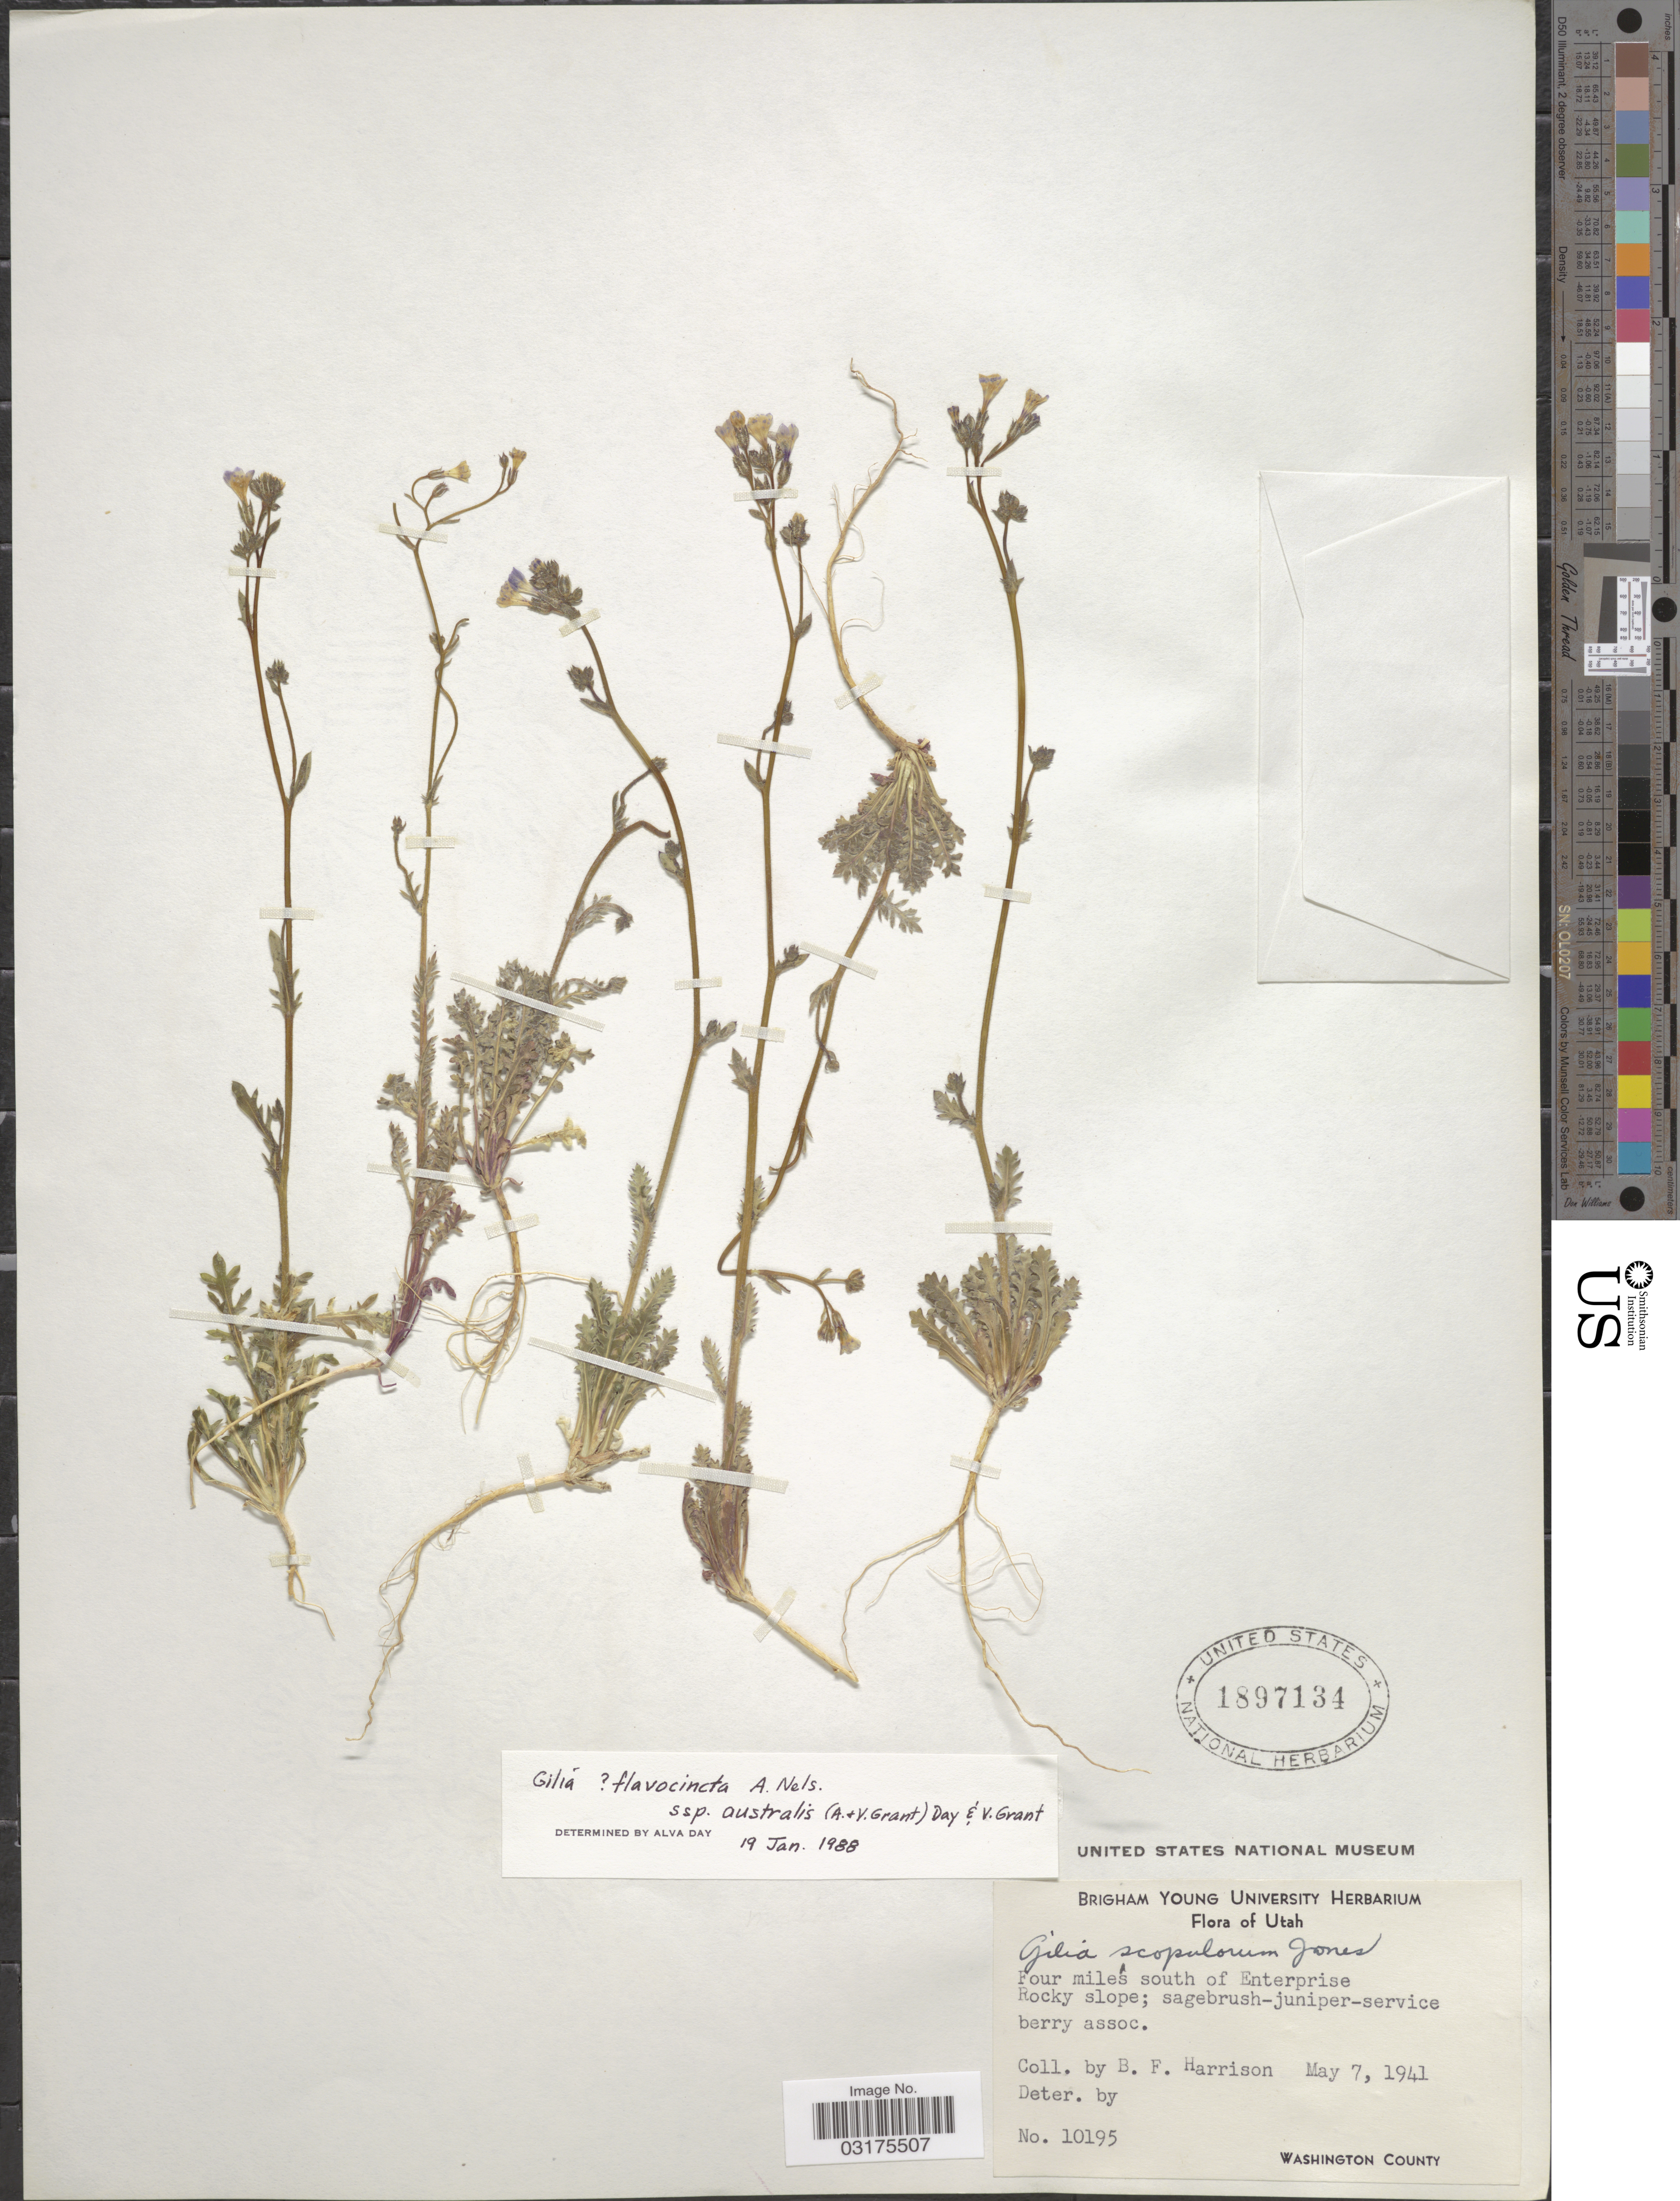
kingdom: Plantae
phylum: Tracheophyta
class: Magnoliopsida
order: Ericales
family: Polemoniaceae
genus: Gilia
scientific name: Gilia flavocincta subsp. australis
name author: A. Nelson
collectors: B. F. Harrison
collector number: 10195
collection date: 1941-05-07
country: United States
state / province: Utah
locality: Four miles south of Enterprise Rocky slope.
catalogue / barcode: US 1897134